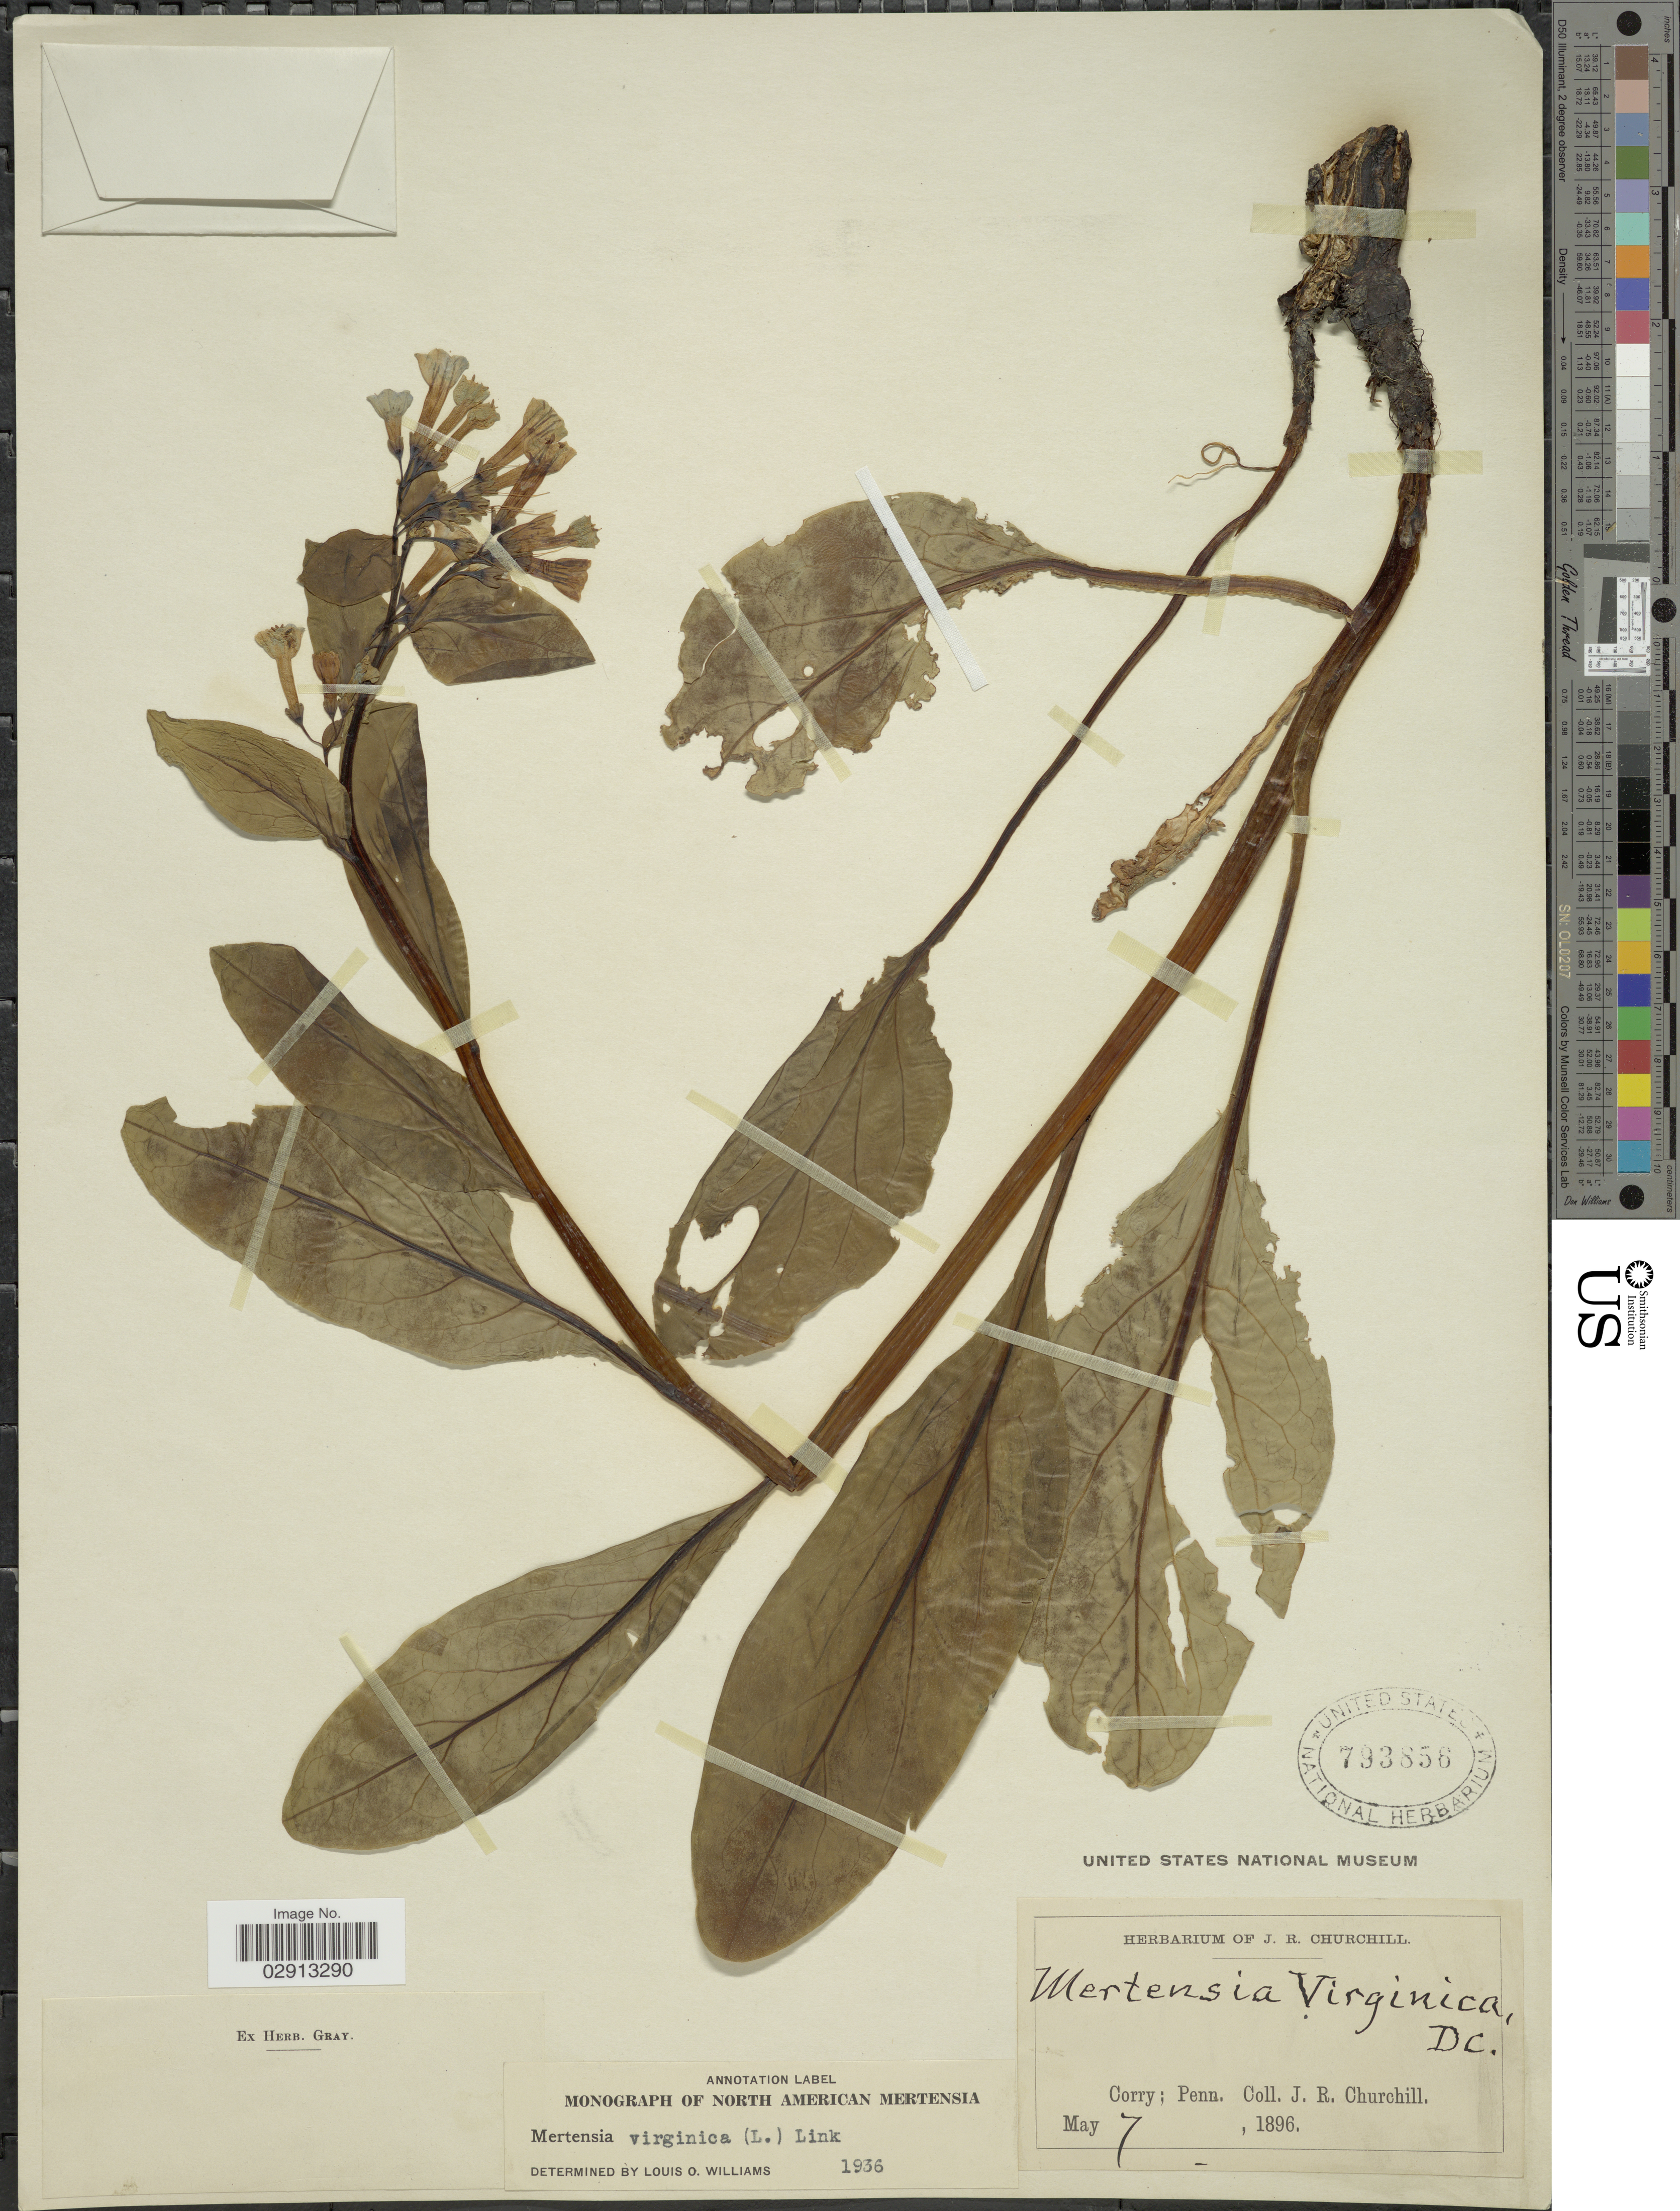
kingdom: Plantae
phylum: Tracheophyta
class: Magnoliopsida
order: Boraginales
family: Boraginaceae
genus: Mertensia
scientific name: Mertensia virginica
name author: (L.) Pers. ex Link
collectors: J. Churchill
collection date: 1896-05-07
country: United States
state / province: Pennsylvania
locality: Corry.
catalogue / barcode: US 793856